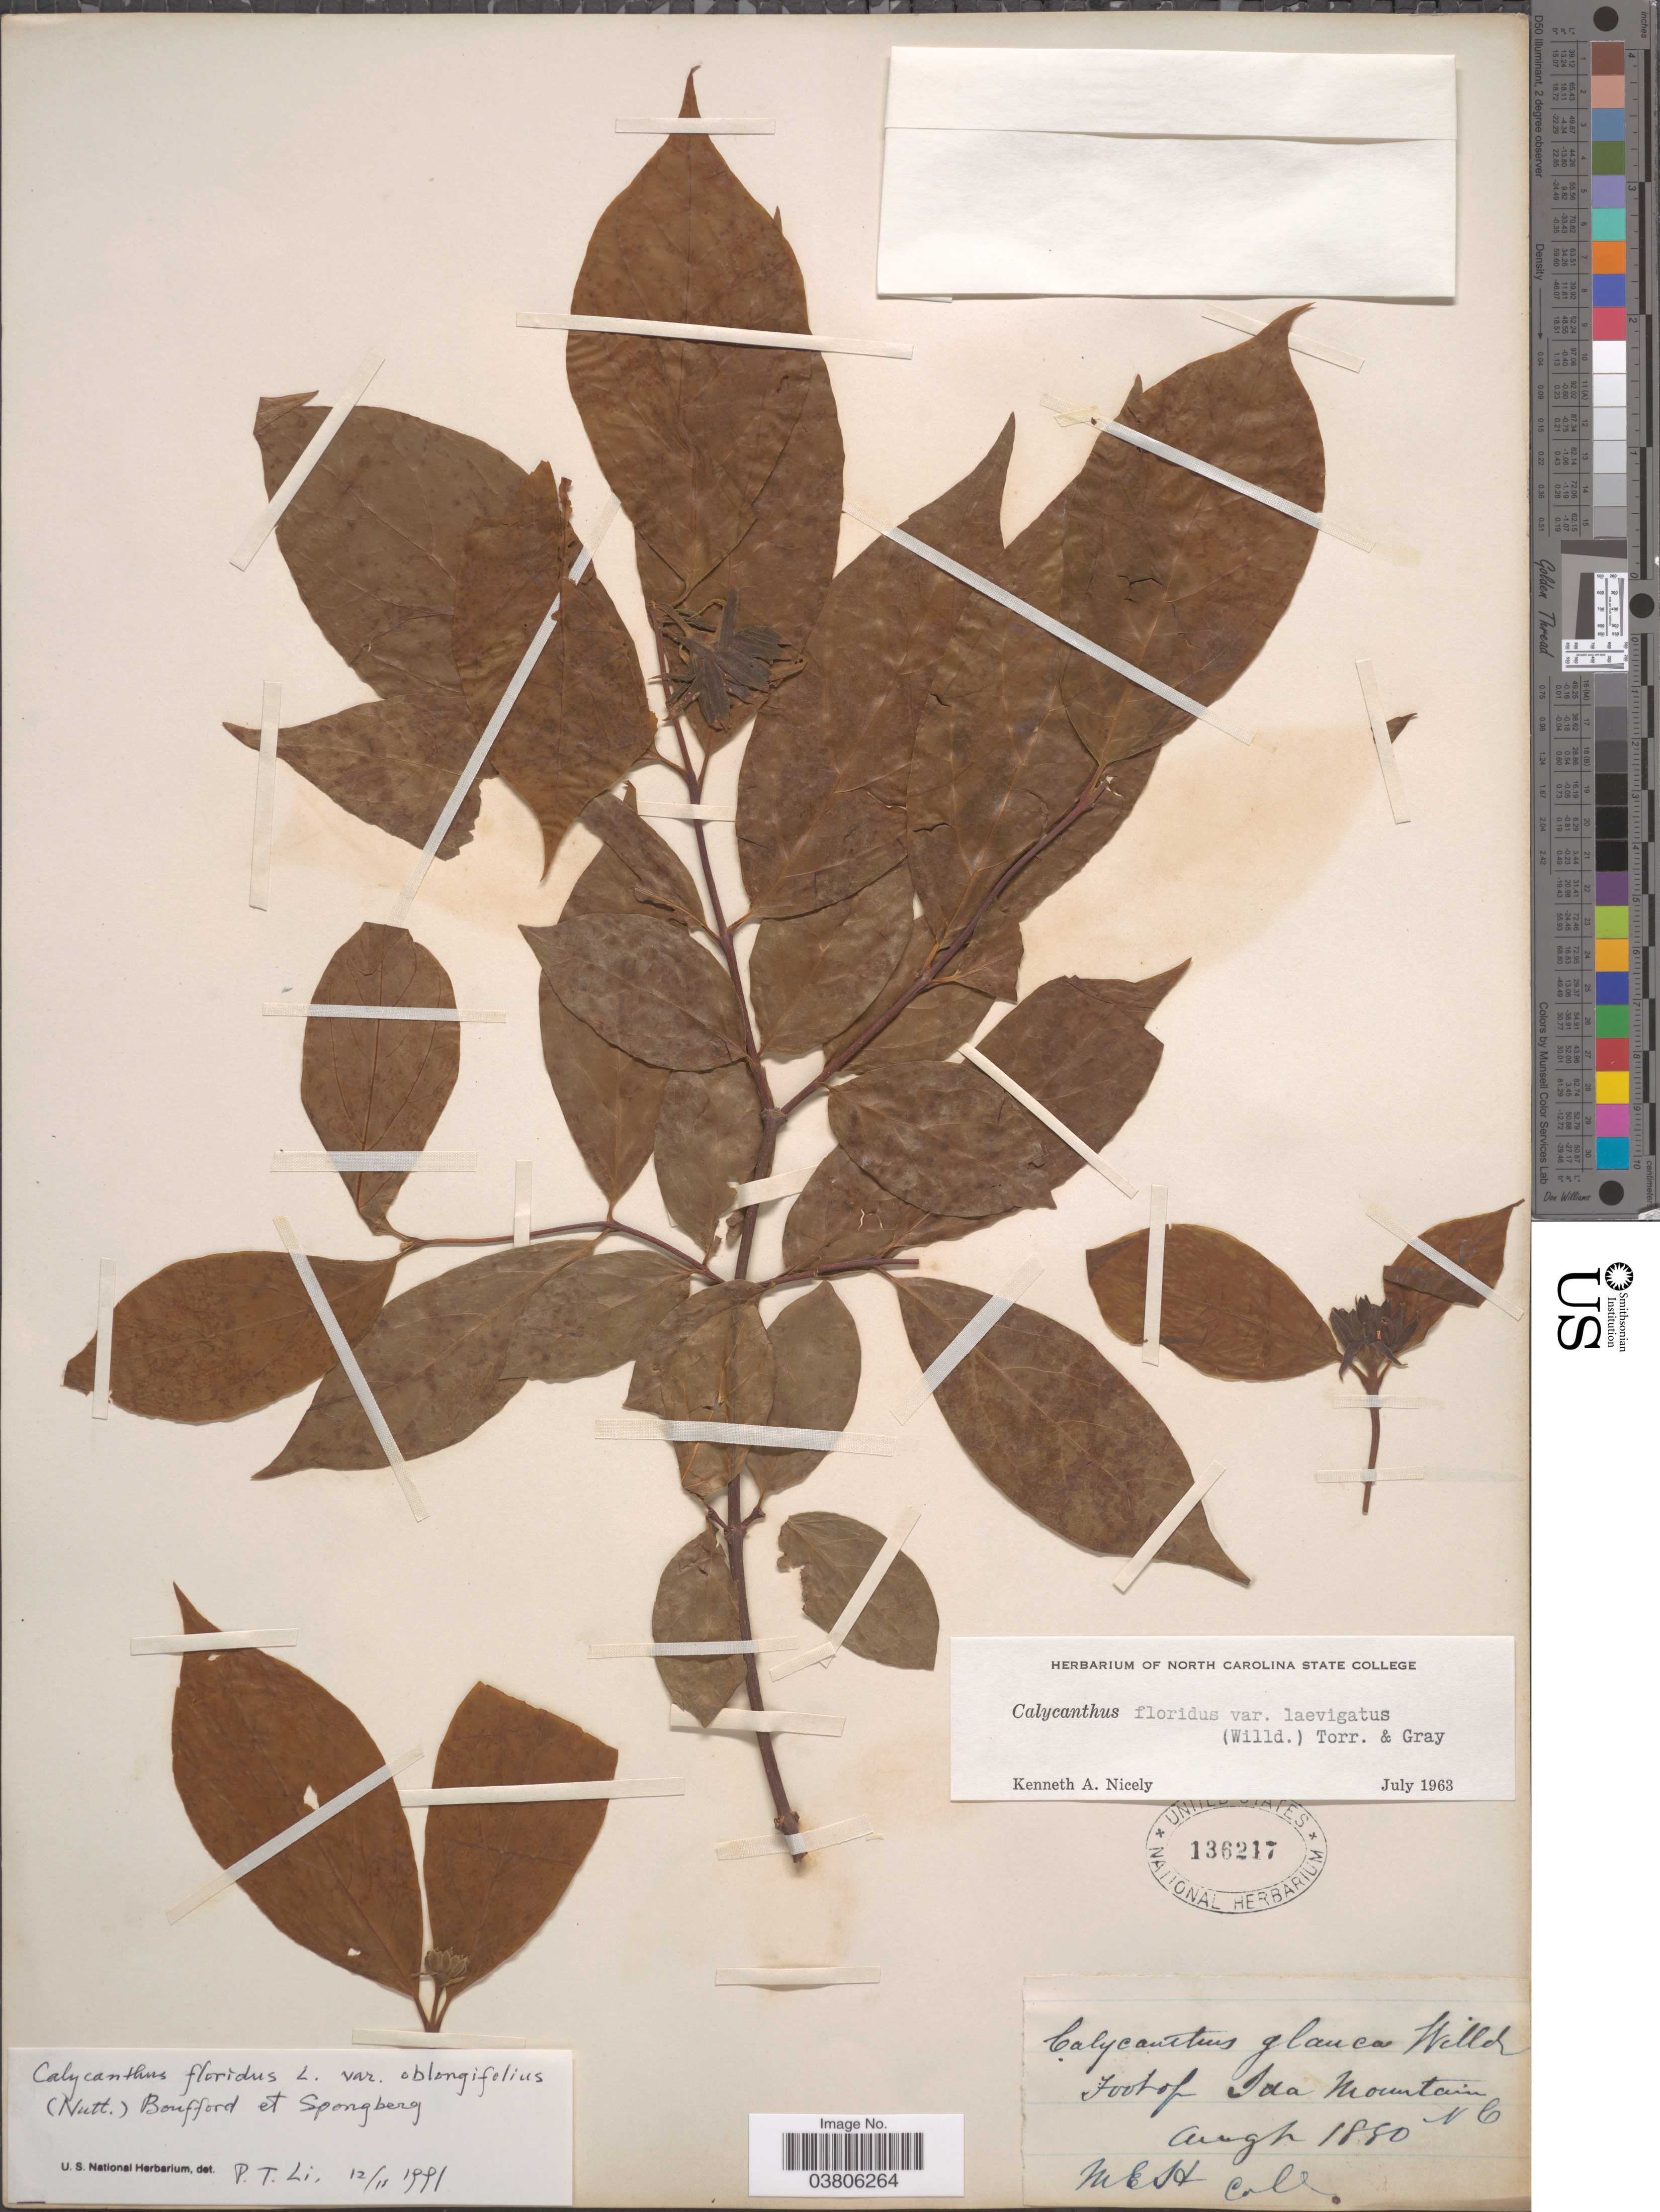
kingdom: Plantae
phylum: Tracheophyta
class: Magnoliopsida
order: Laurales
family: Calycanthaceae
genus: Calycanthus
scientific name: Calycanthus floridus var. laevigatus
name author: (Willd.) Torr. & A. Gray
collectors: M. E. H.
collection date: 1850-08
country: United States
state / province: North Carolina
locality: Foot of Ida Mountain.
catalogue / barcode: US 136217